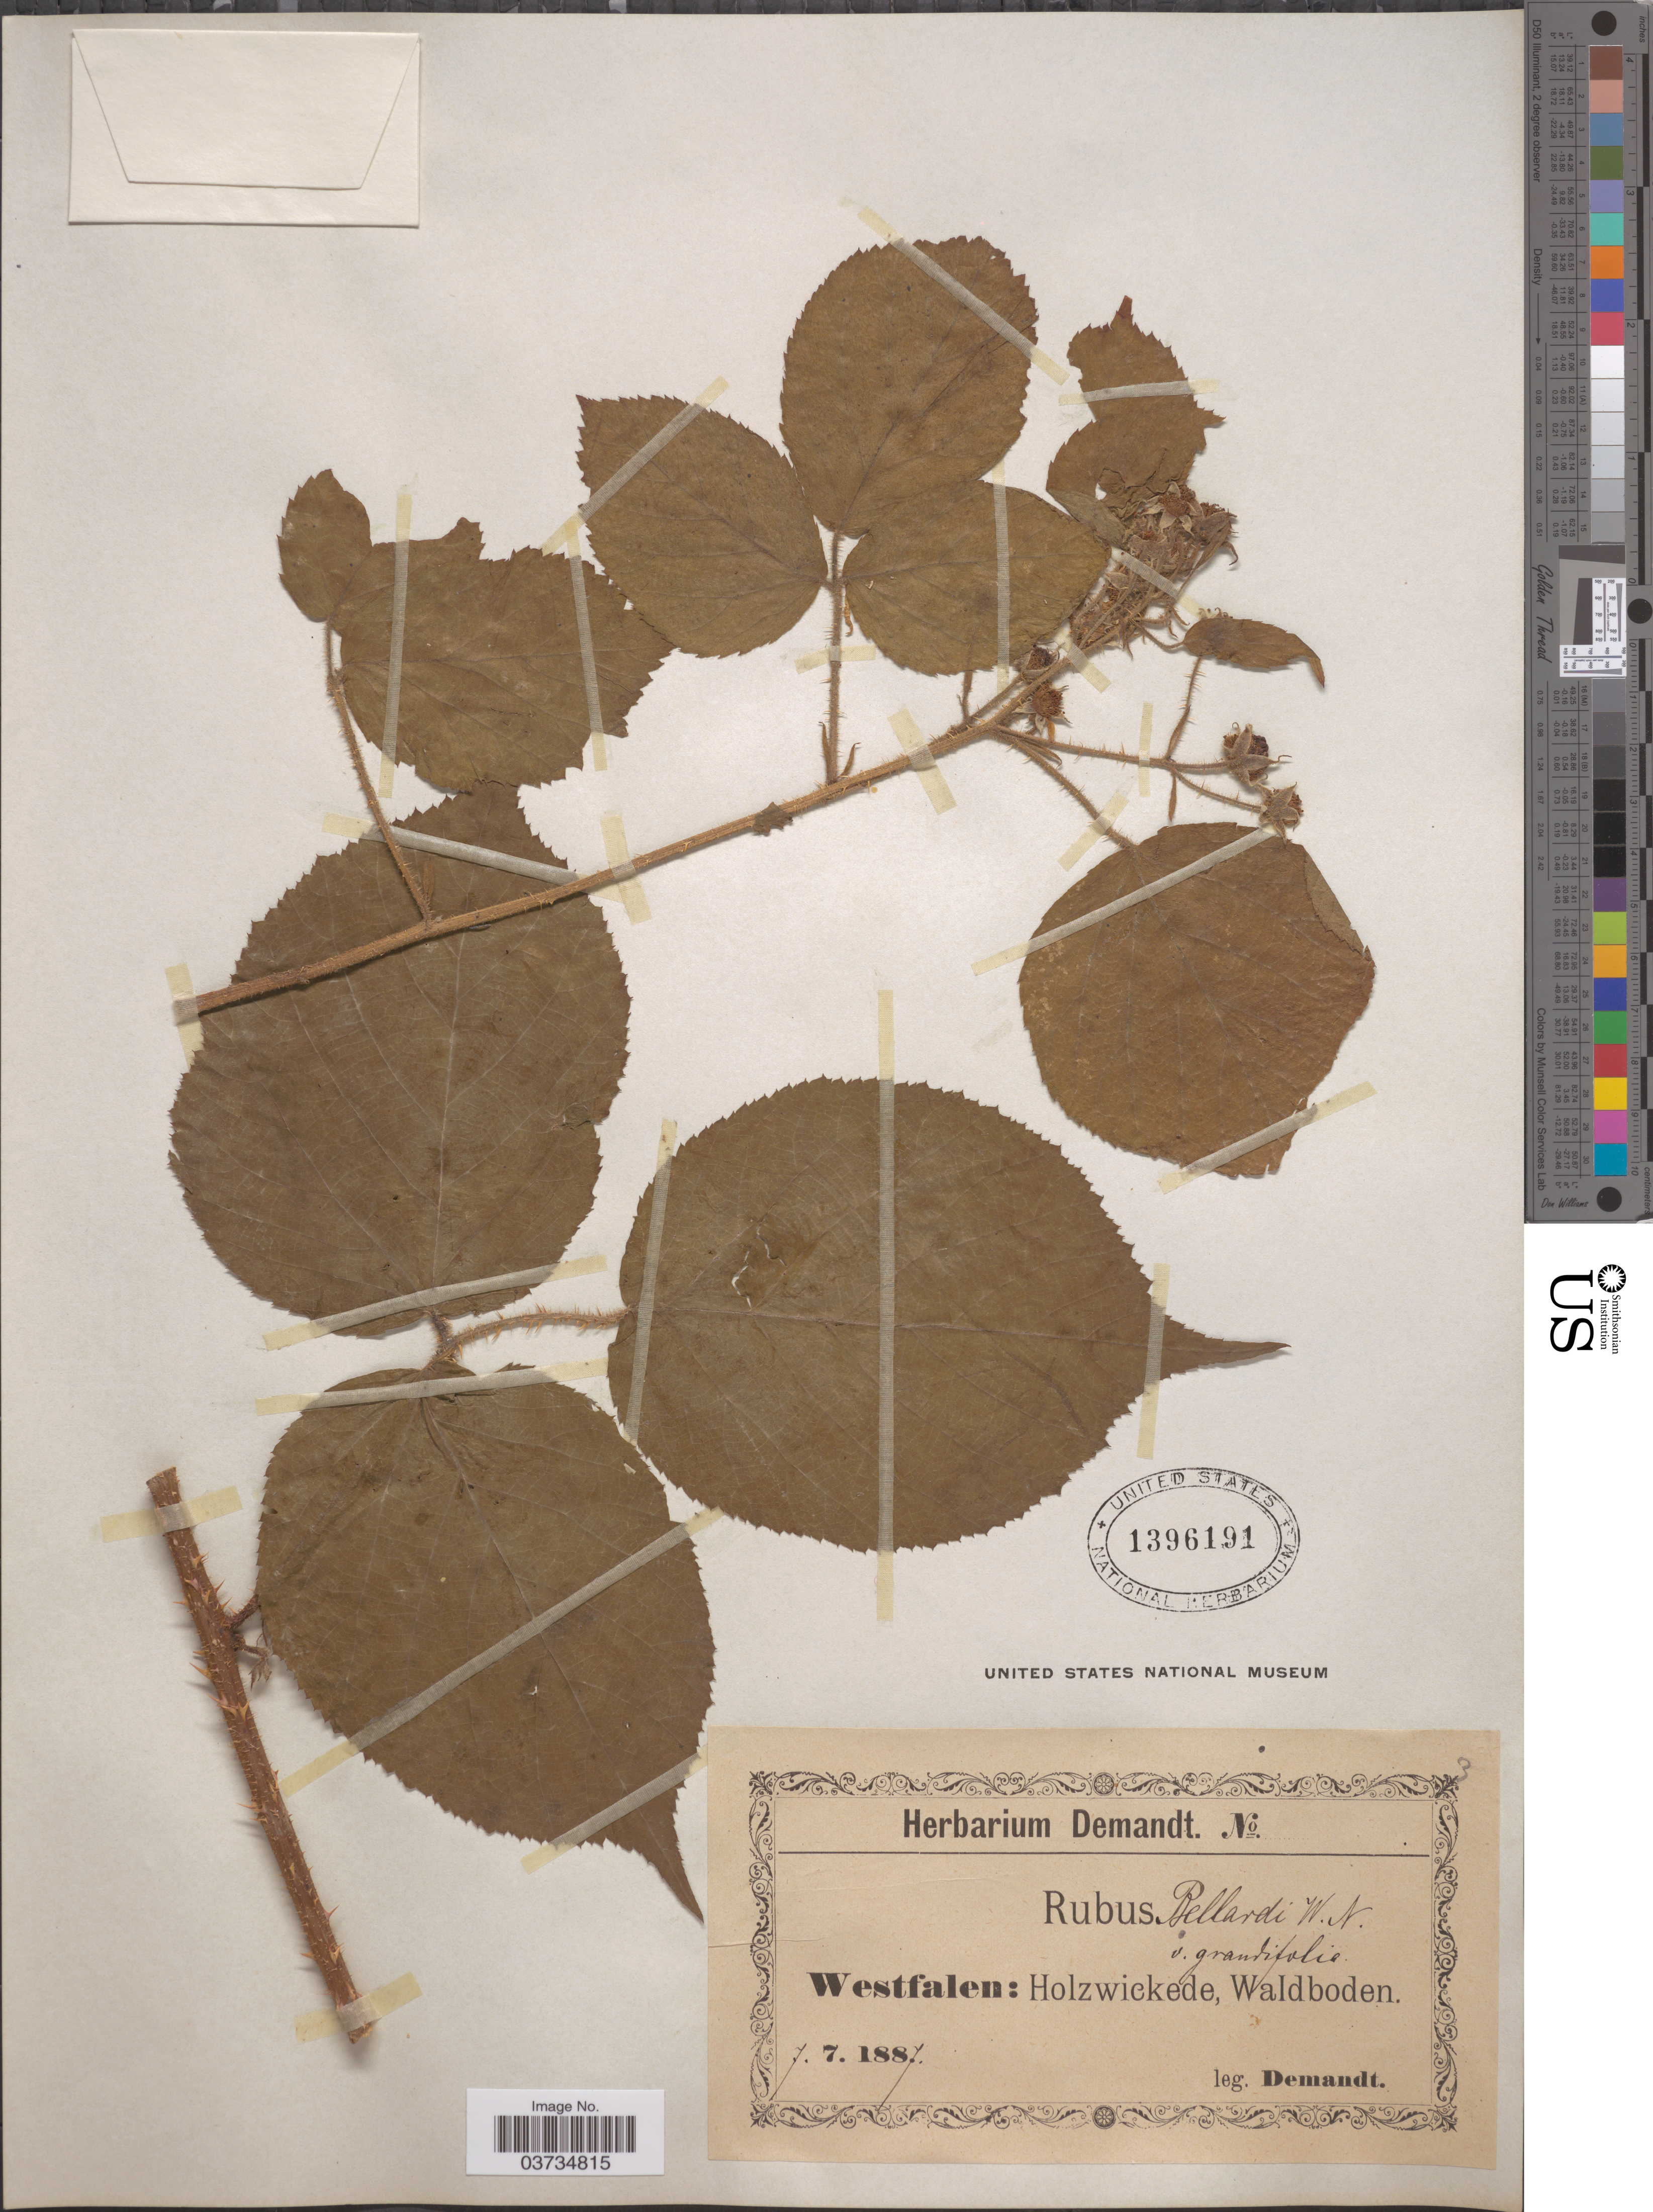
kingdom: Plantae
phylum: Tracheophyta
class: Magnoliopsida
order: Rosales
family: Rosaceae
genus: Rubus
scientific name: Rubus pedemontanus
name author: Pinkw.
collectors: -. Demandt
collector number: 3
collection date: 1887-07-07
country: Germany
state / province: Nordrhein-Westfalen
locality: Westfalen: Holzwickede, Waldboden.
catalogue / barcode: US 1396191